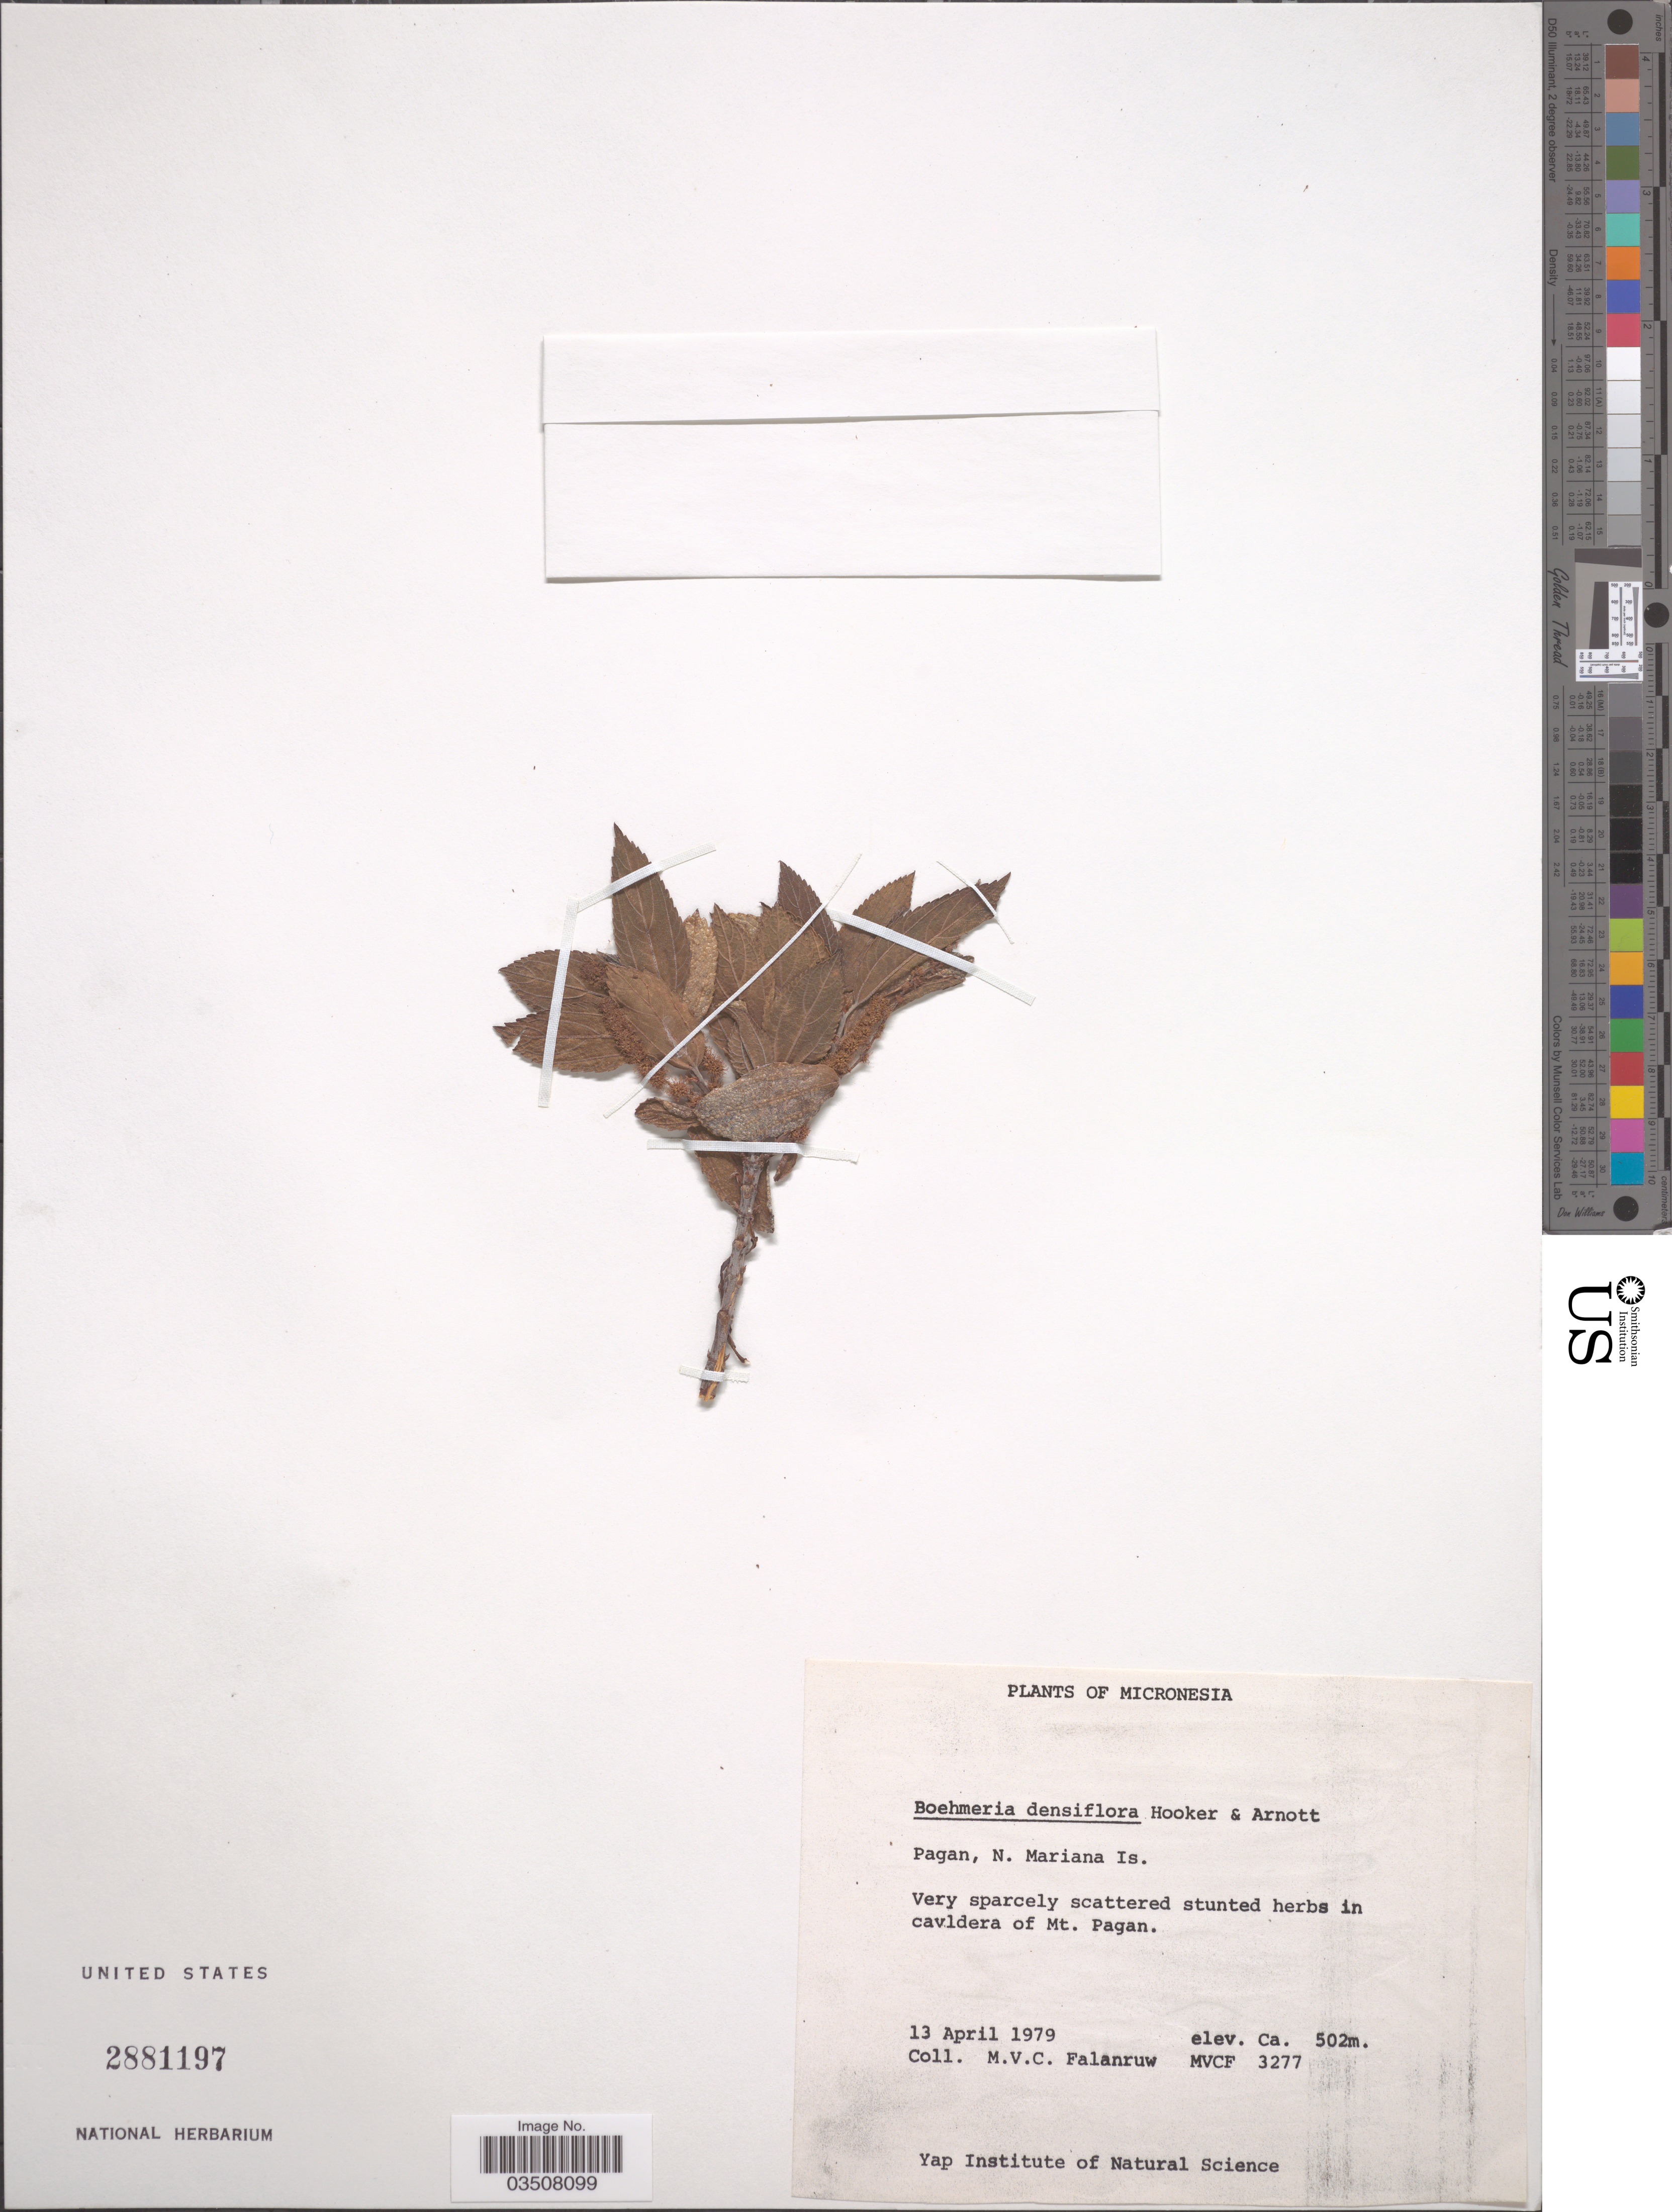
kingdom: Plantae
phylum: Tracheophyta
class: Magnoliopsida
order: Rosales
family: Urticaceae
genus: Boehmeria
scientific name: Boehmeria densiflora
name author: Hook. & Arn.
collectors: M. V. Falanruw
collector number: MVCF 3277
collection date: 1979-04-13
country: Northern Mariana Islands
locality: Micronesia, Pagan, N. Mariana Is. Mt. Pagan.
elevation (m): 502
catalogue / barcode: US 2881197